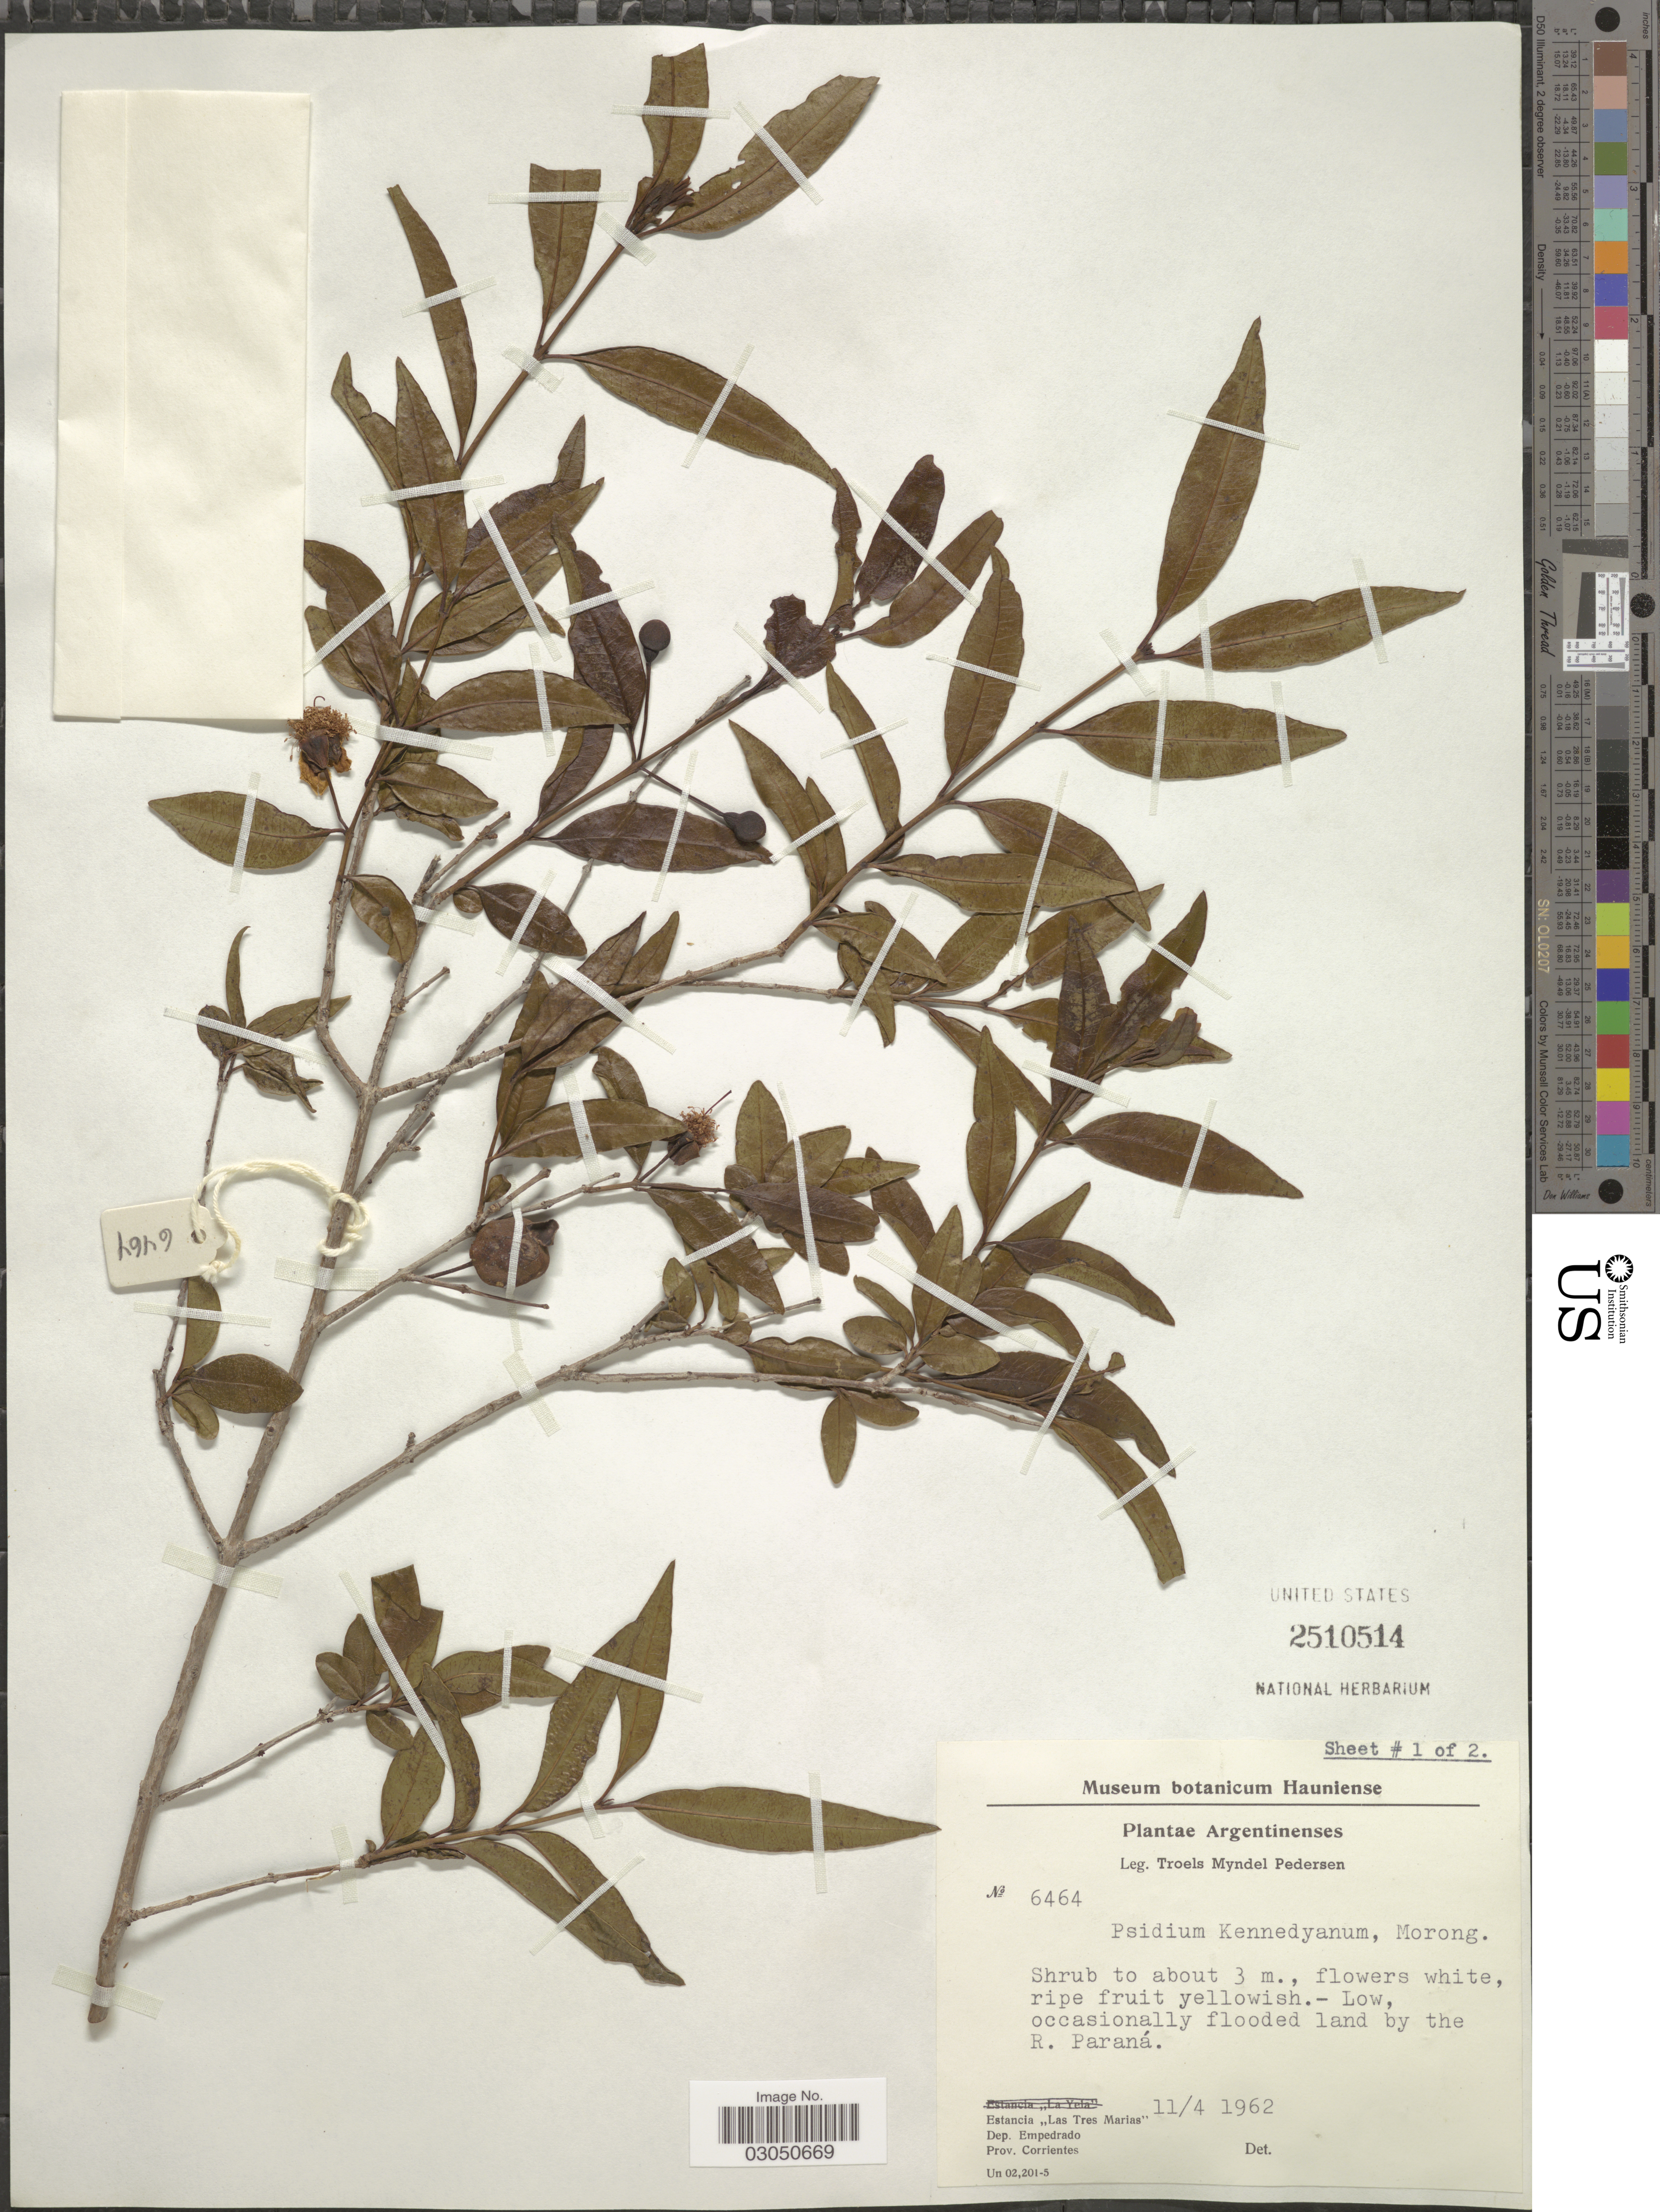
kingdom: Plantae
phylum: Tracheophyta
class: Magnoliopsida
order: Myrtales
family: Myrtaceae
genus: Psidium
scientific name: Psidium kennedyanum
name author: Morong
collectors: T. Pederson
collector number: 6464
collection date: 1962-04-11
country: Argentina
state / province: Corrientes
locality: Occasionally flooded land by the R. Paraná. Estancia "Las Tres Marias", Dep. Empedrado.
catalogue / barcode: US 2510514